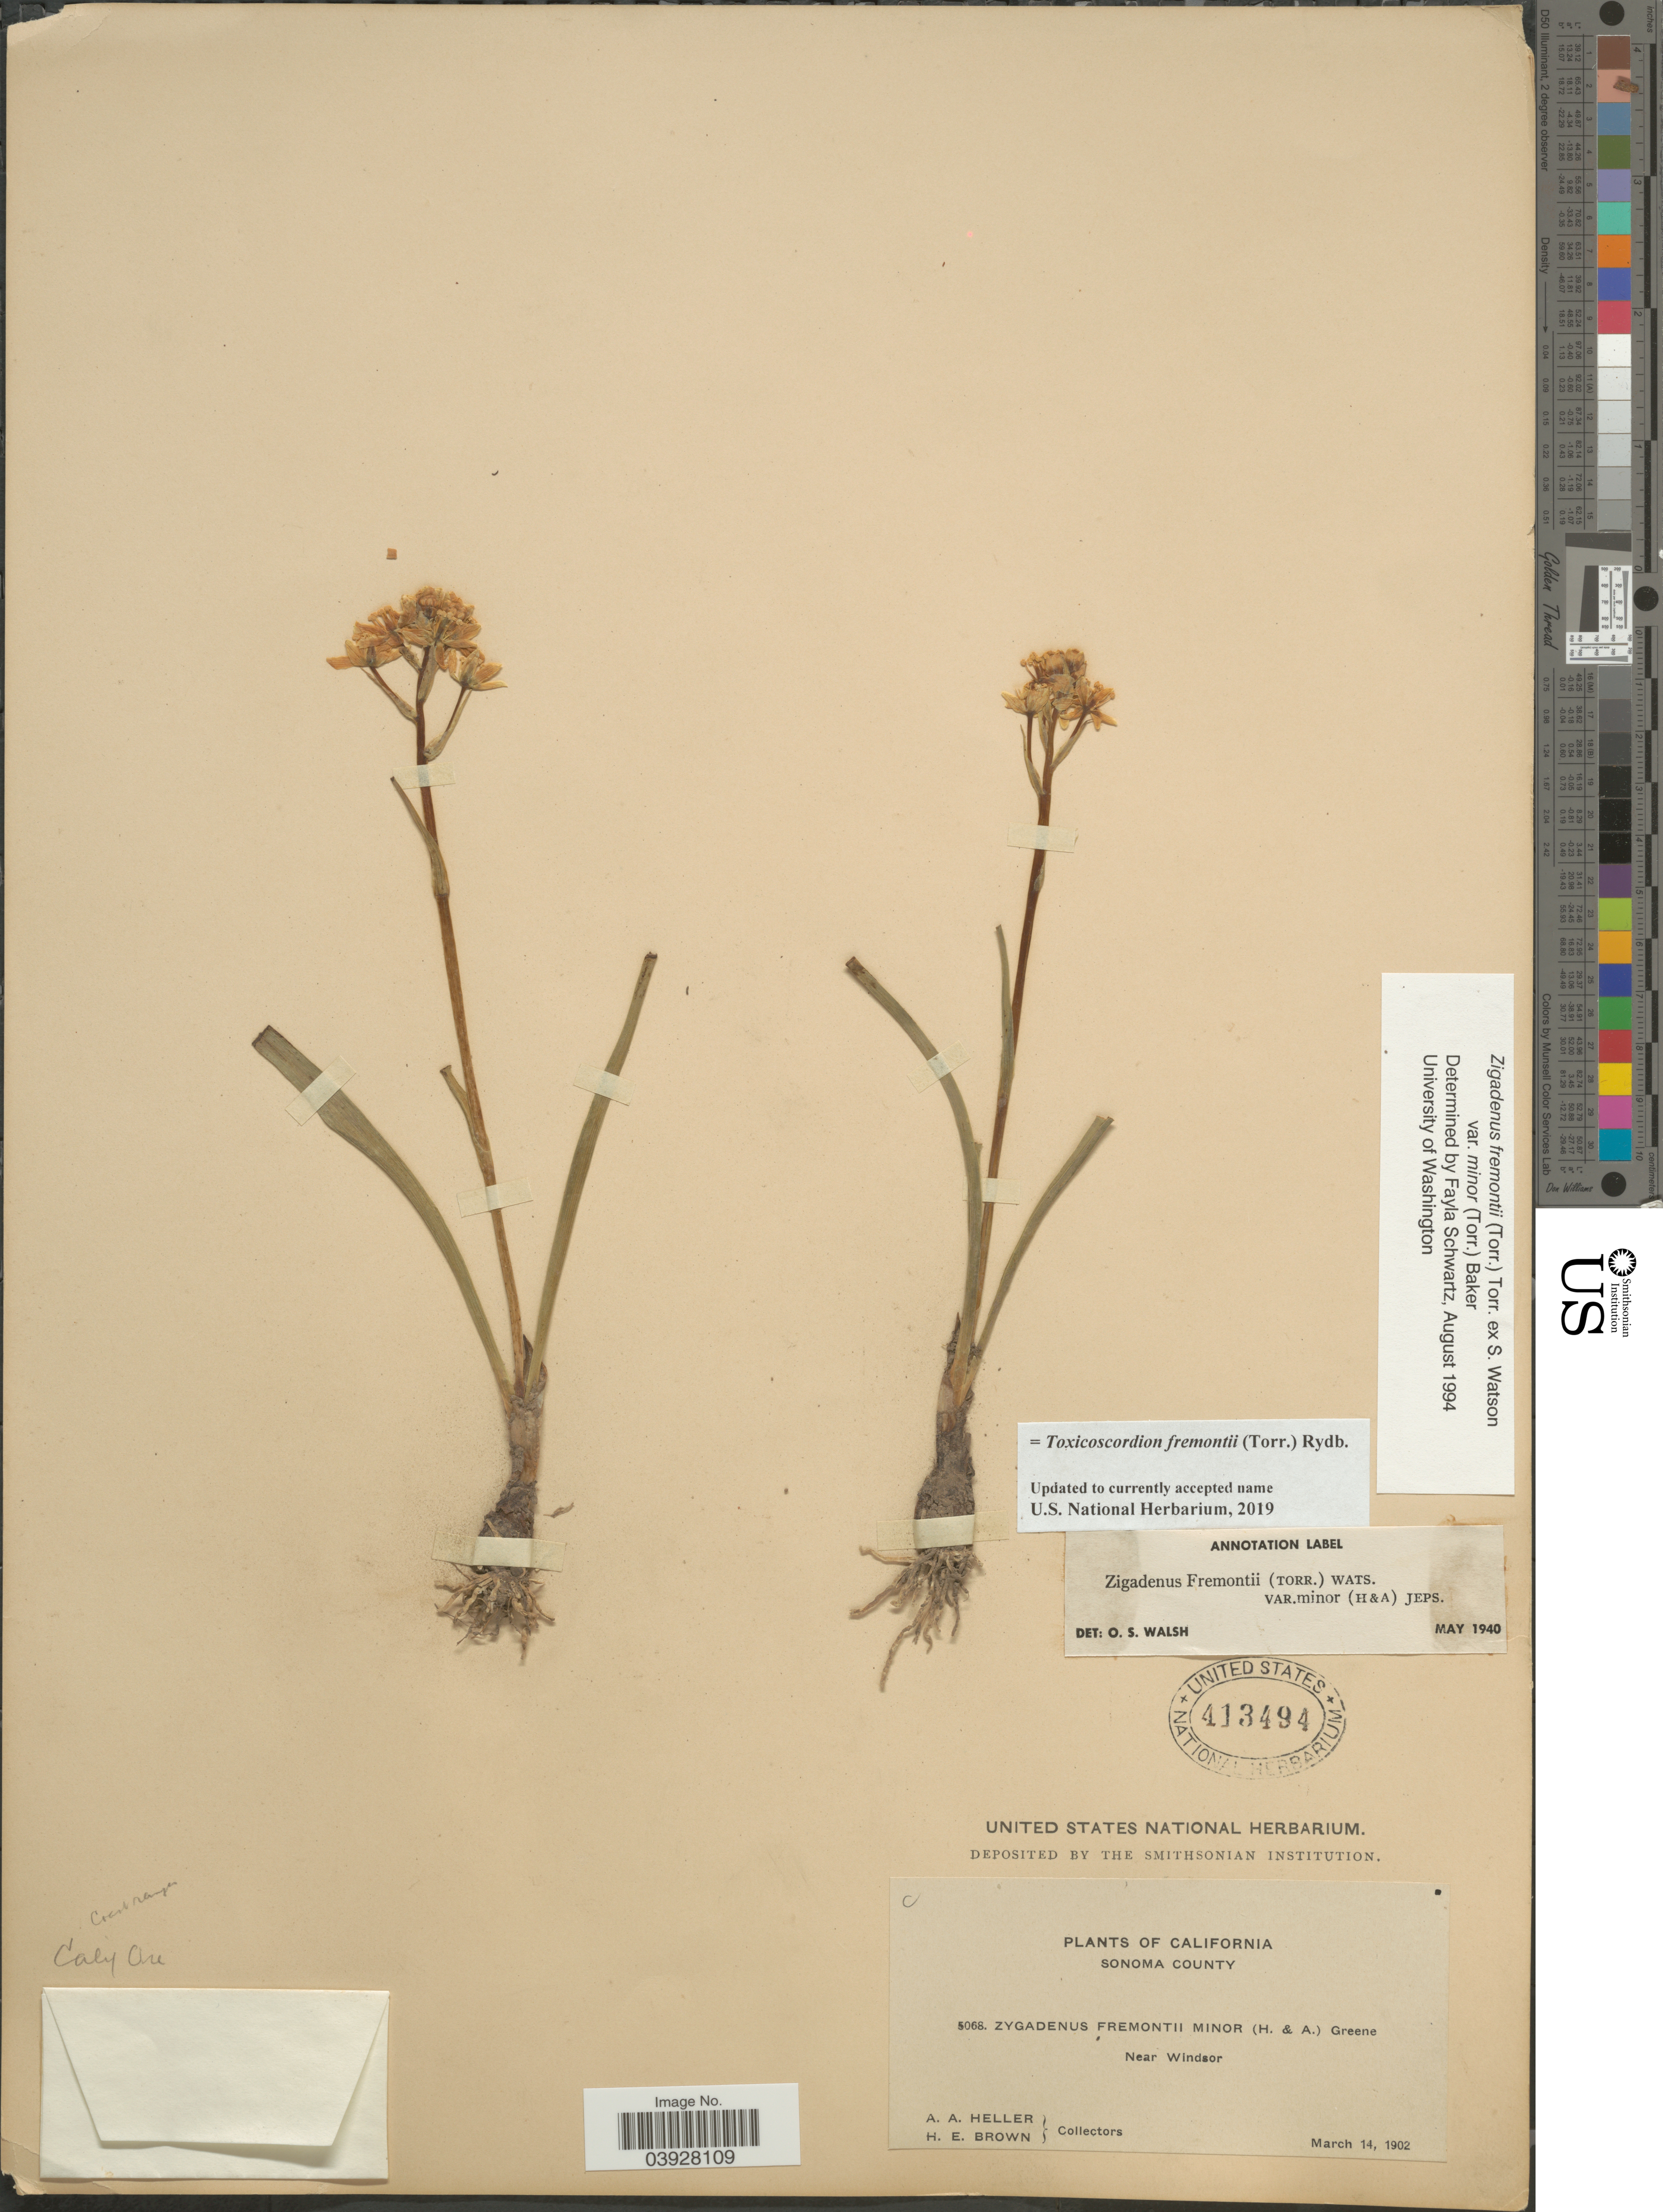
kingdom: Plantae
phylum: Tracheophyta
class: Liliopsida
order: Liliales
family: Melanthiaceae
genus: Toxicoscordion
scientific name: Toxicoscordion fremontii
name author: (Torr.) Rydb.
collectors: A. A. Heller & H. E. Brown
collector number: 5068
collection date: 1902-03-14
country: United States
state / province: California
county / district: Sonoma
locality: Sonoma County. Near Windsor.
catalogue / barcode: US 413494